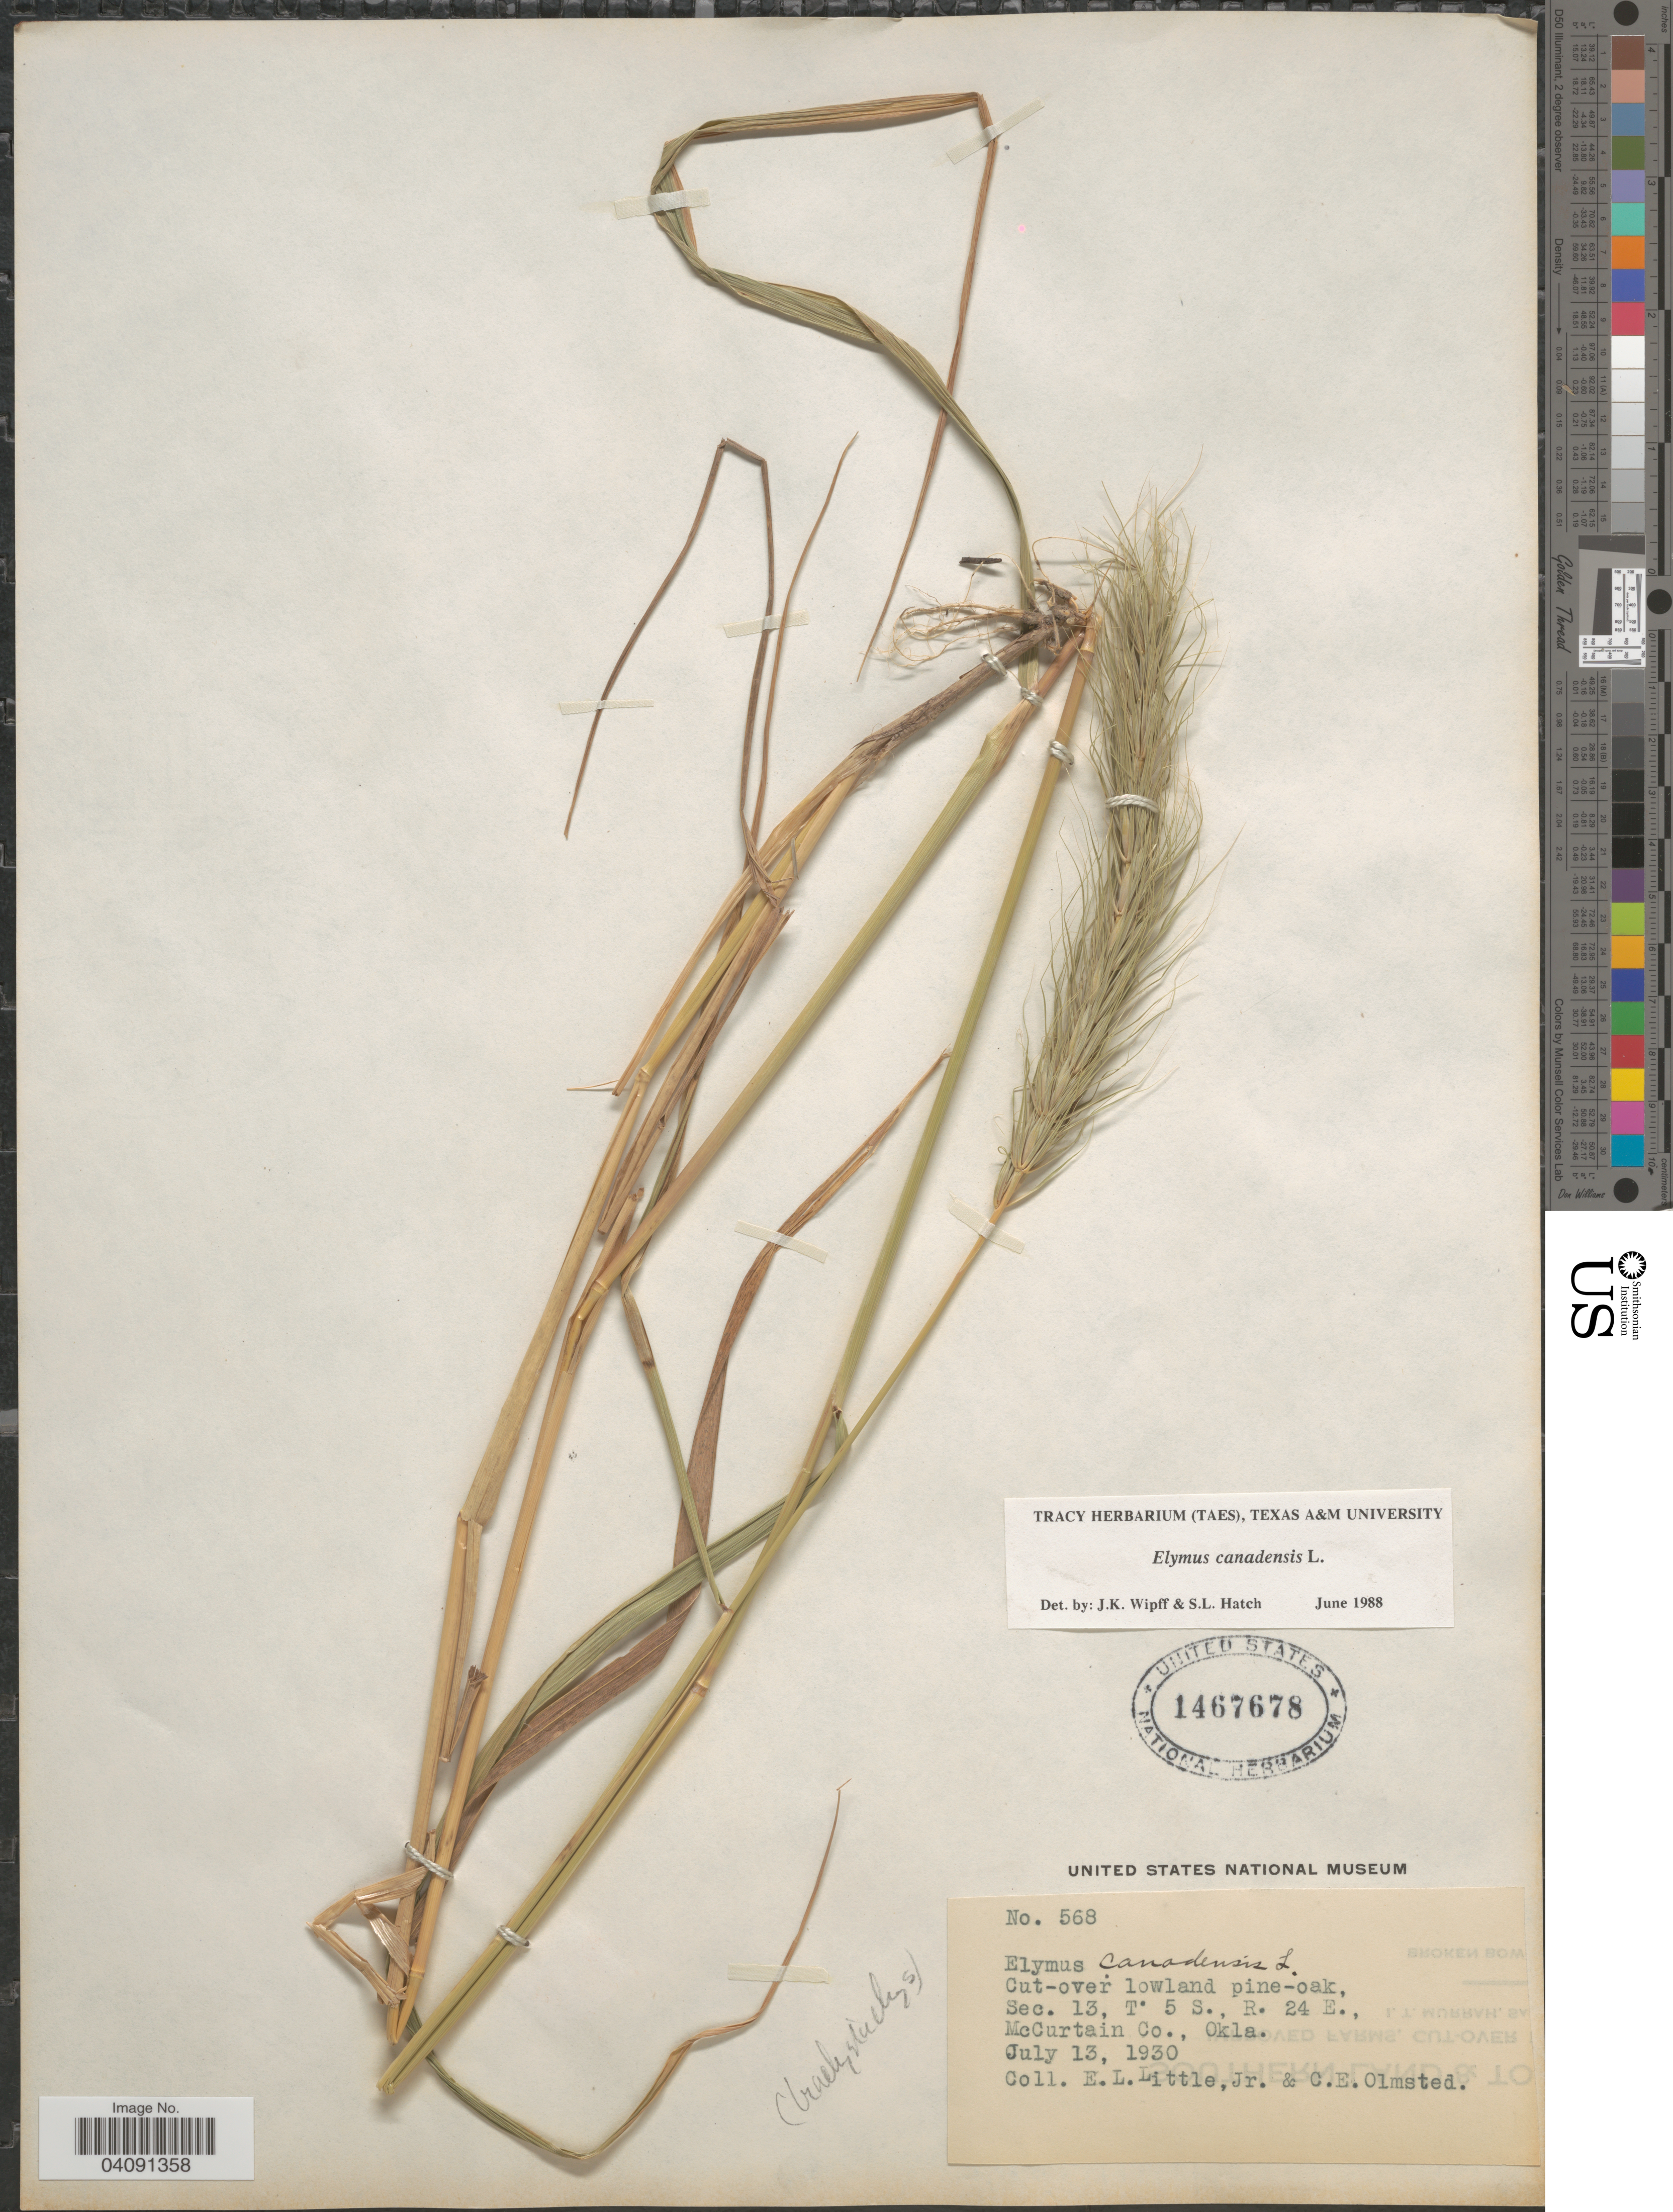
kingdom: Plantae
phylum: Tracheophyta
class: Liliopsida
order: Poales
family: Poaceae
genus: Elymus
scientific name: Elymus canadensis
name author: L.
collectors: E. L. Little & C. Olmsted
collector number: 568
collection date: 1930-07-13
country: United States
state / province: Oklahoma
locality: Sec. 13, T 5 S., R. 24 E., McCurtain Co.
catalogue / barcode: US 1467678